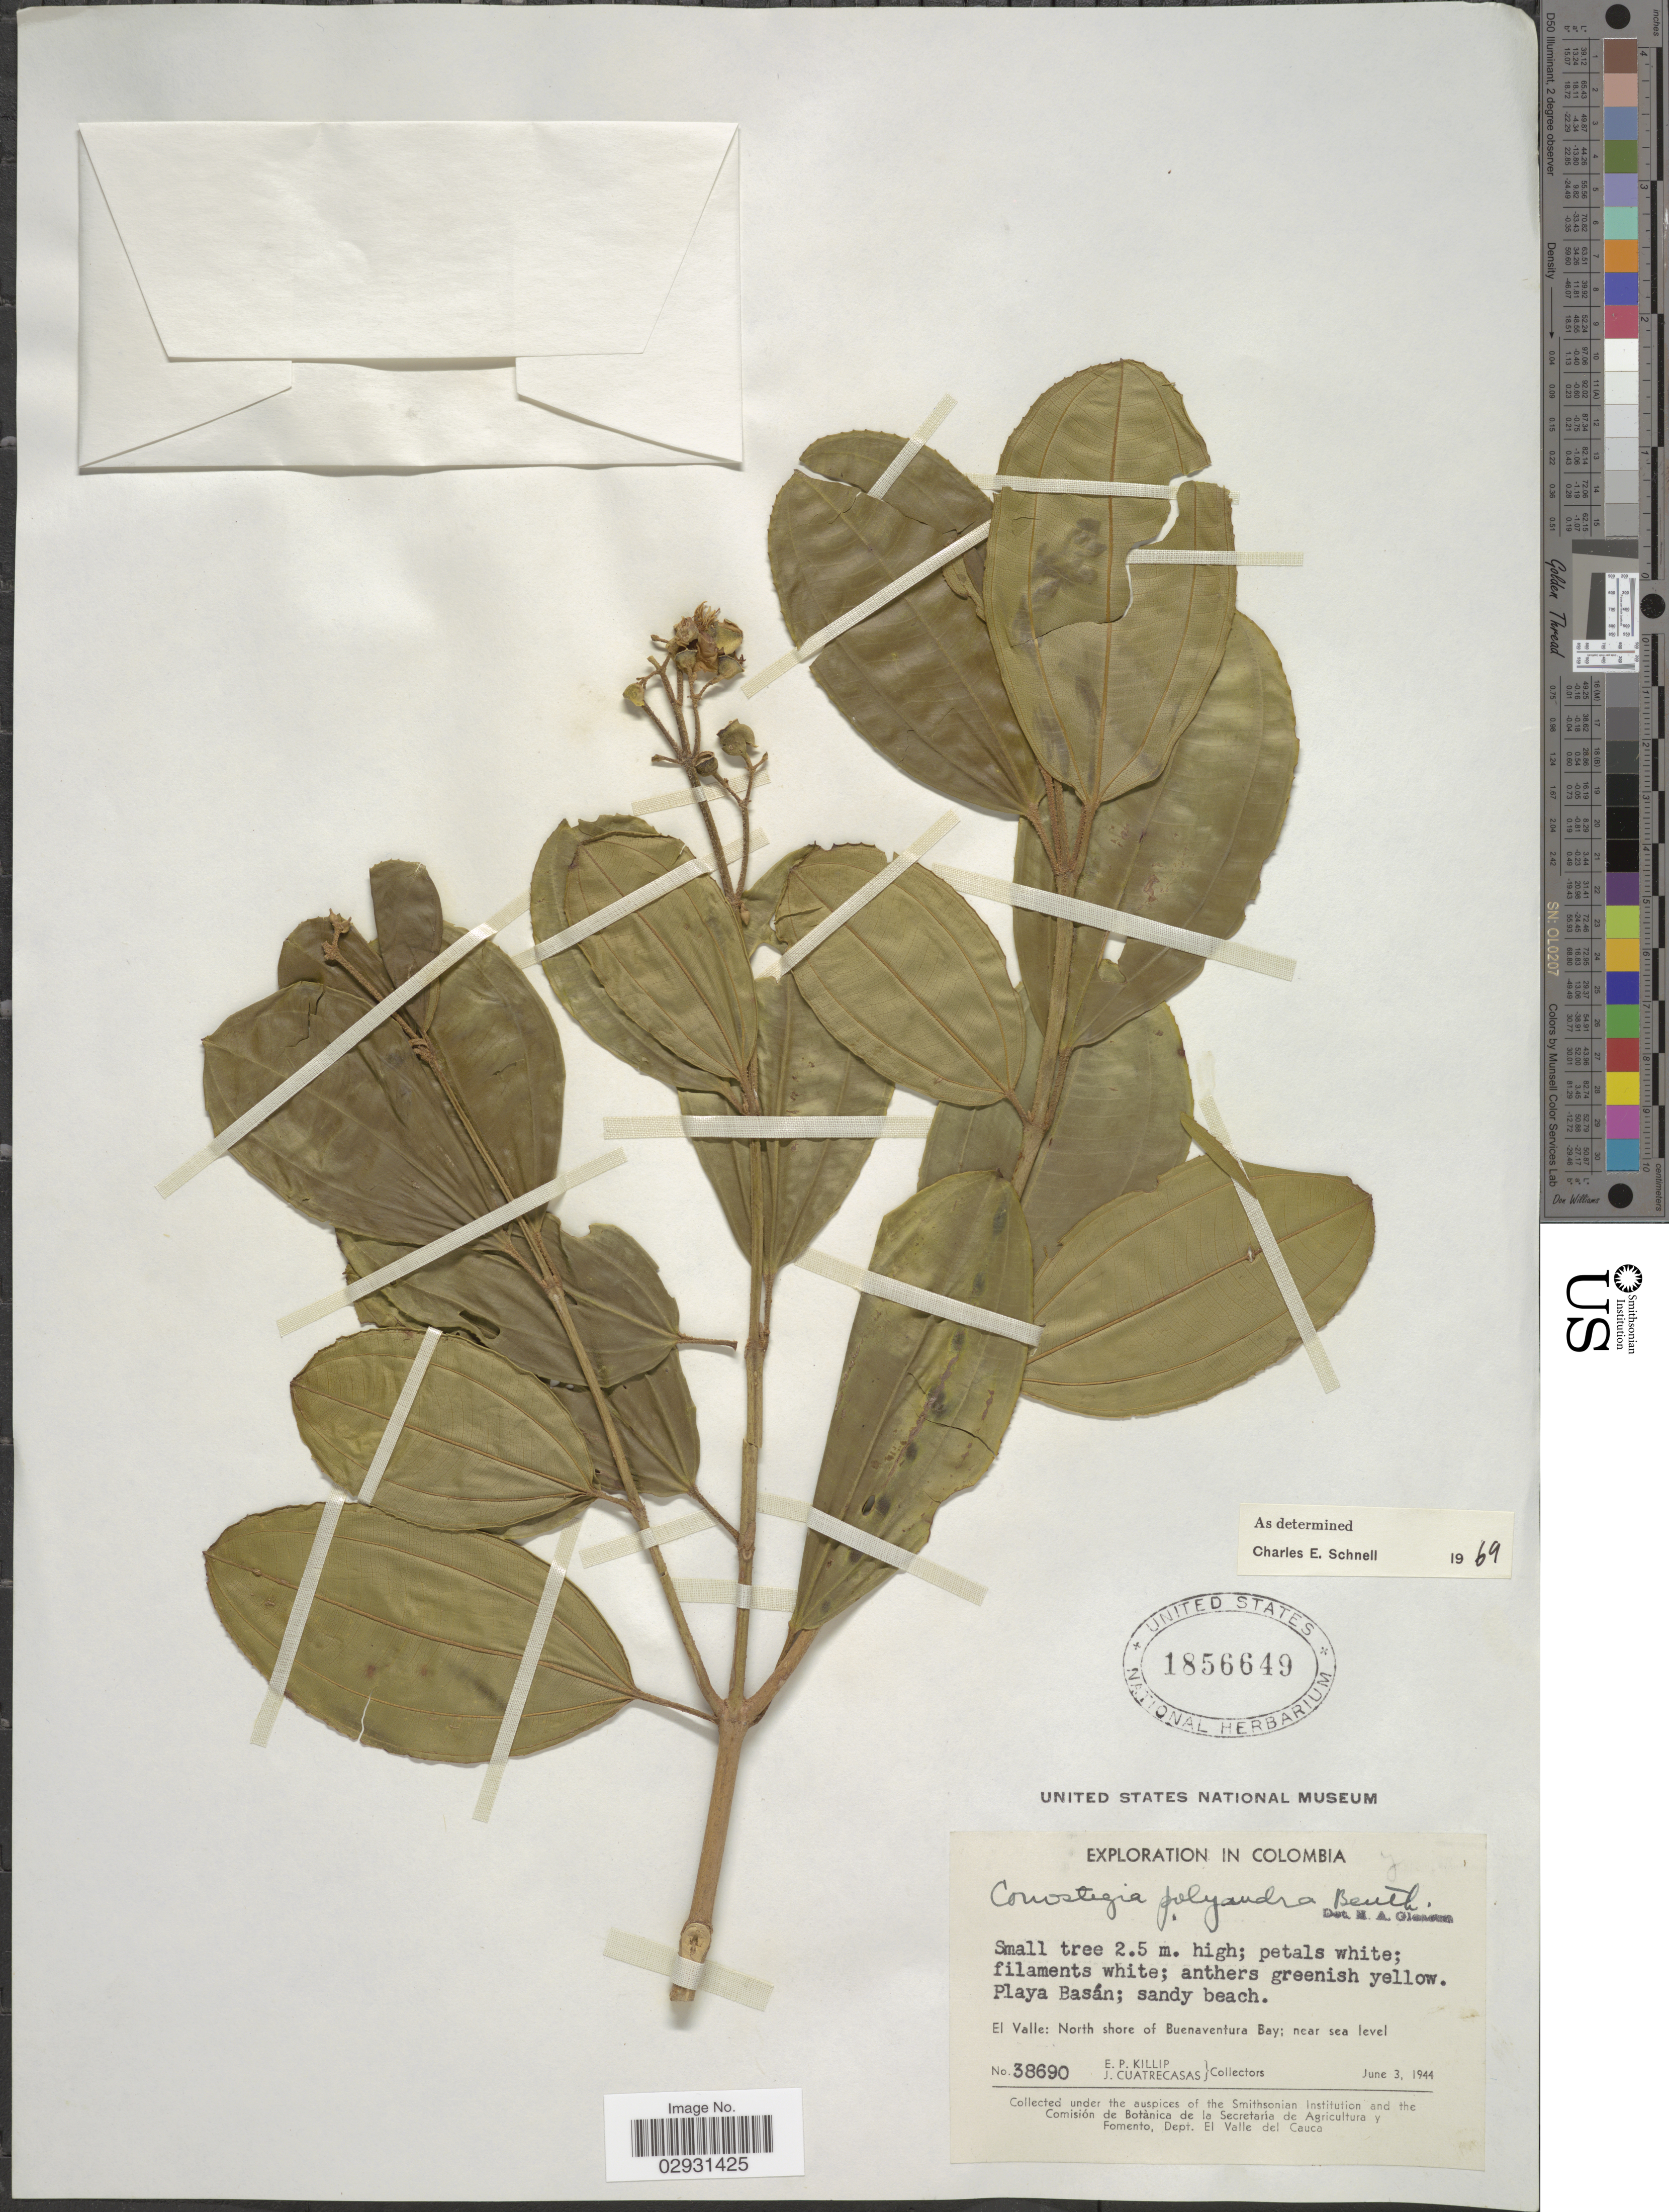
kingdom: Plantae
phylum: Tracheophyta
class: Magnoliopsida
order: Myrtales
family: Melastomataceae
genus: Conostegia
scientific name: Conostegia polyandra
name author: Benth.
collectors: E. P. Killip & J. Cuatrecasas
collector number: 38690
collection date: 1944-06-03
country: Colombia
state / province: Valle del Cauca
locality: Playa Basán; sandy beach. El Valle: North shore of Buenaventura Bay.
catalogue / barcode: US 1856649